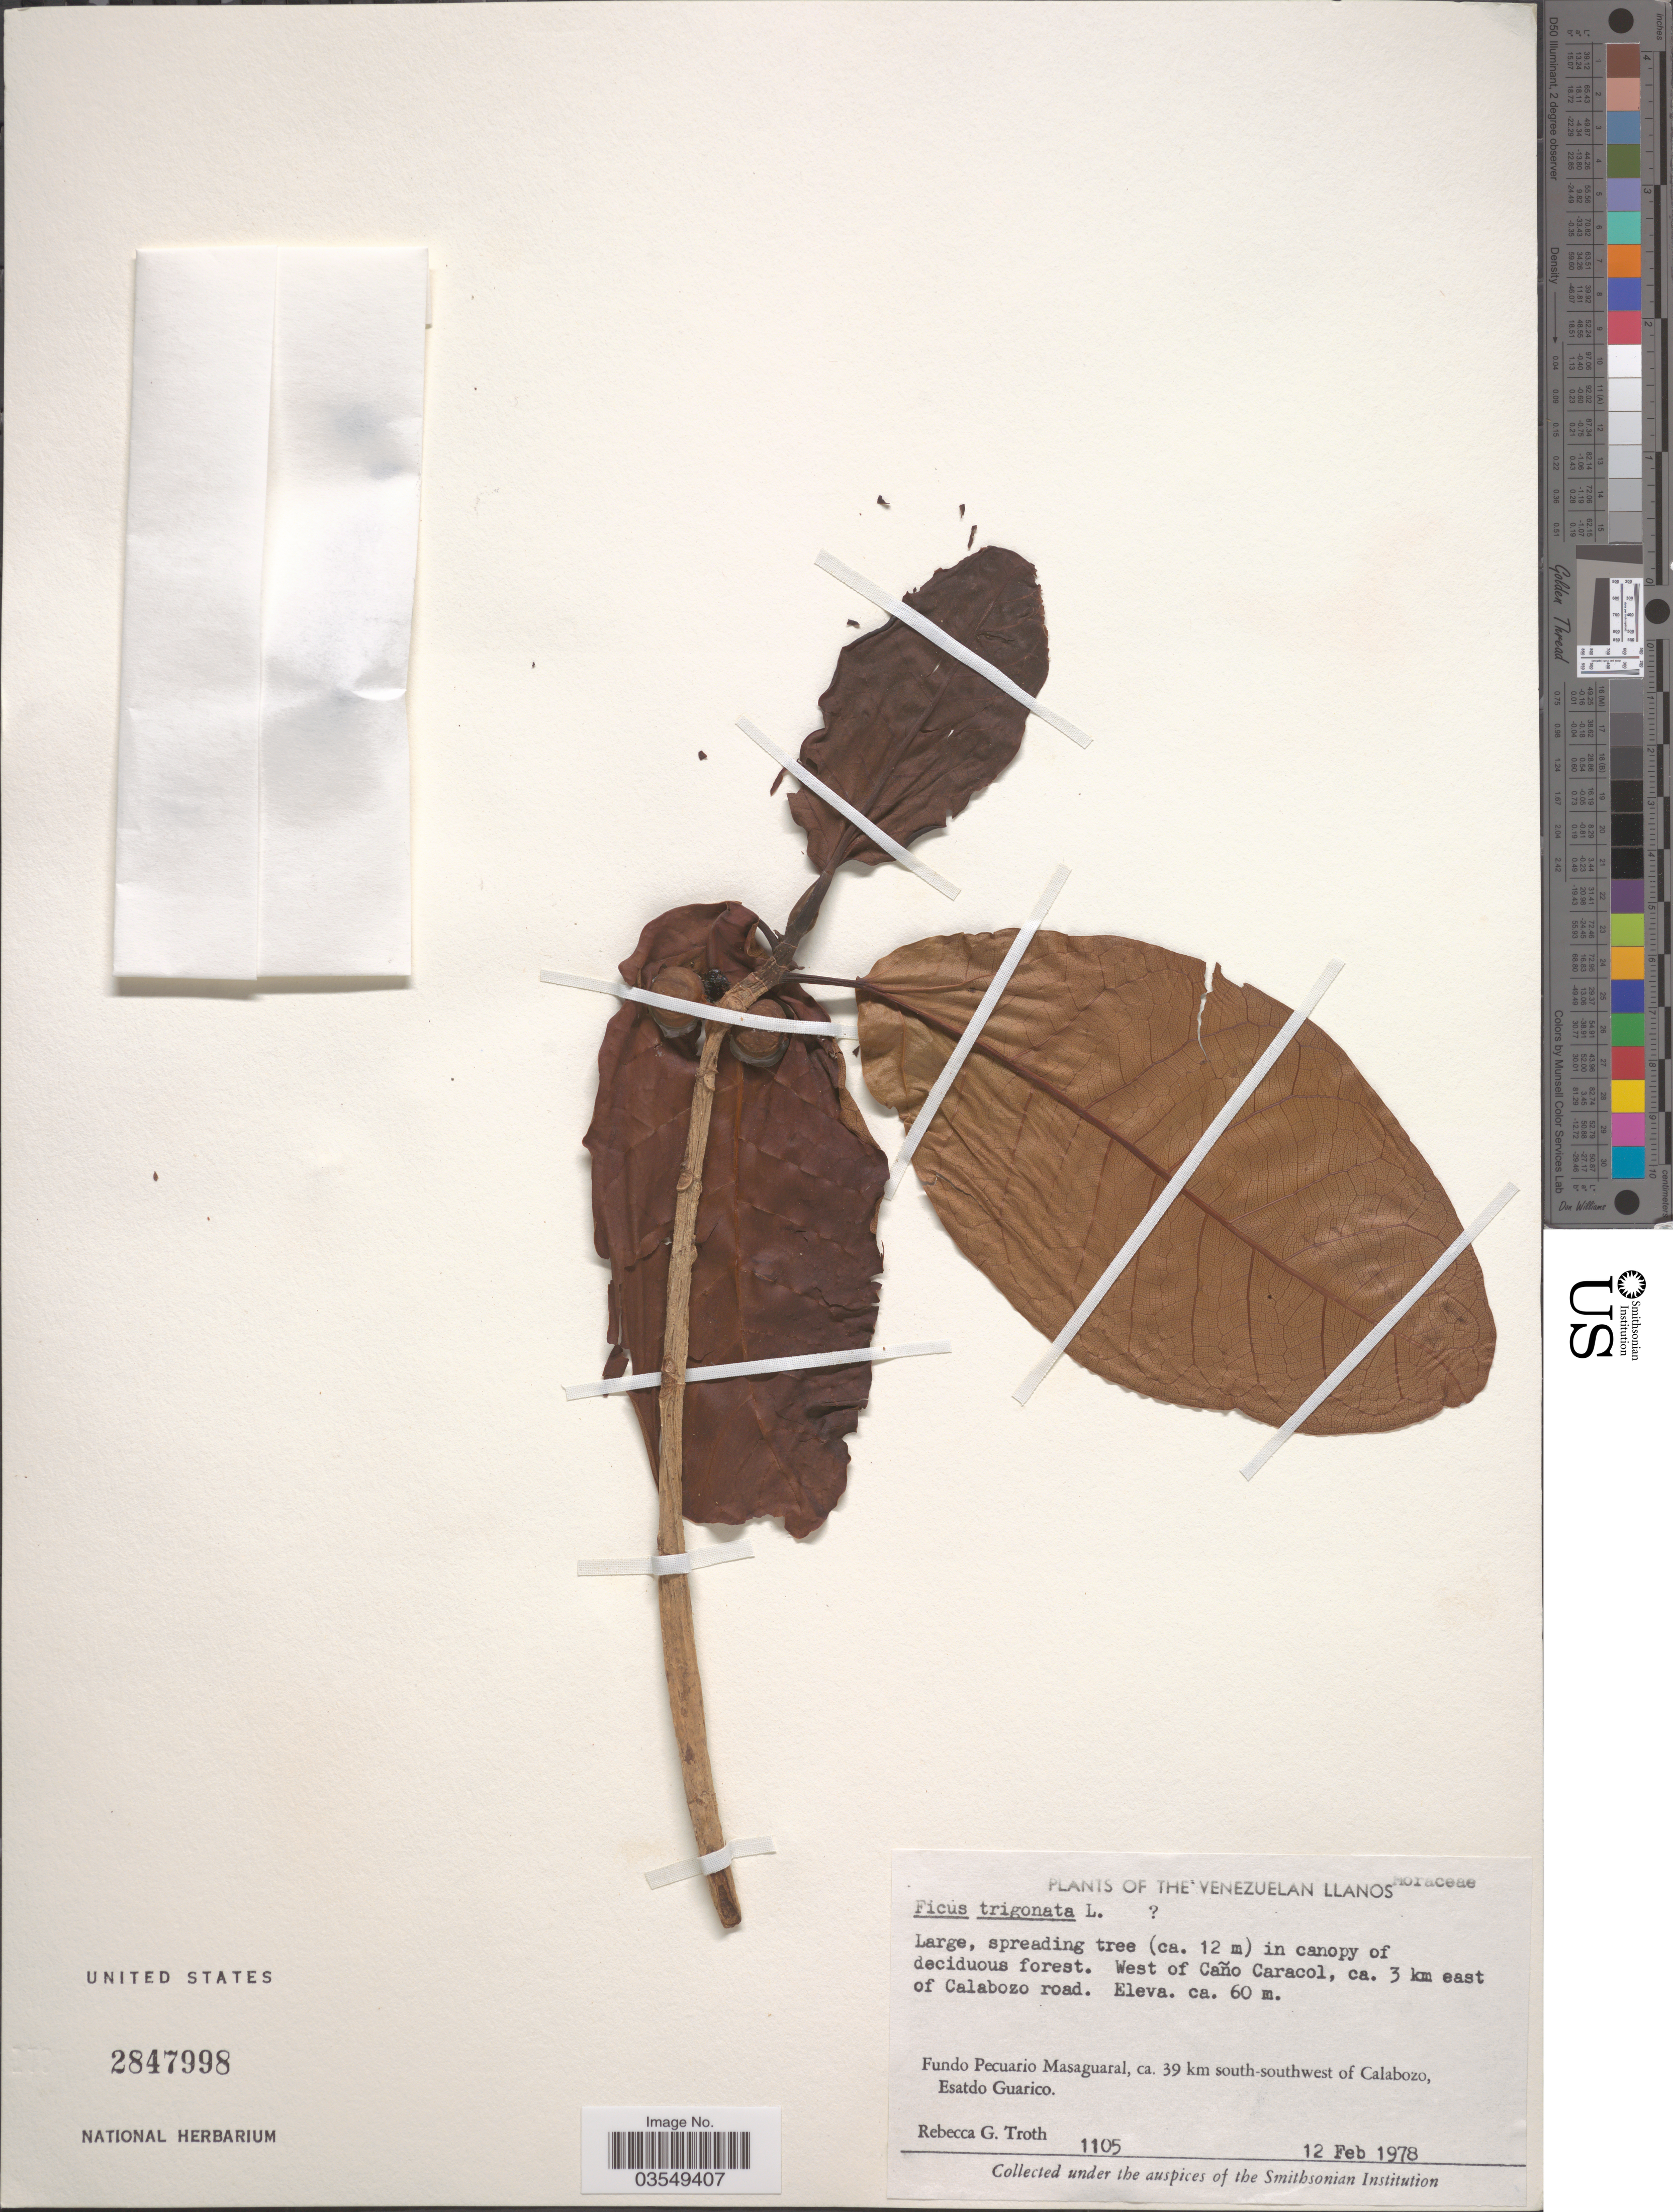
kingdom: Plantae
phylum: Tracheophyta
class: Magnoliopsida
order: Rosales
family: Moraceae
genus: Ficus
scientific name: Ficus trigona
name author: L. f.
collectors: R. Troth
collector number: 1105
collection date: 1978-02-12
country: Venezuela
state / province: Guarico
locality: The Venezuelan Llanos. West of Caño Caracol, ca. 3 km east of Calabozo road. Fundo Pecuario Masaguaral, ca. 39 km south-southwest of Calabozo.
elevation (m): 60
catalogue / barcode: US 2847998